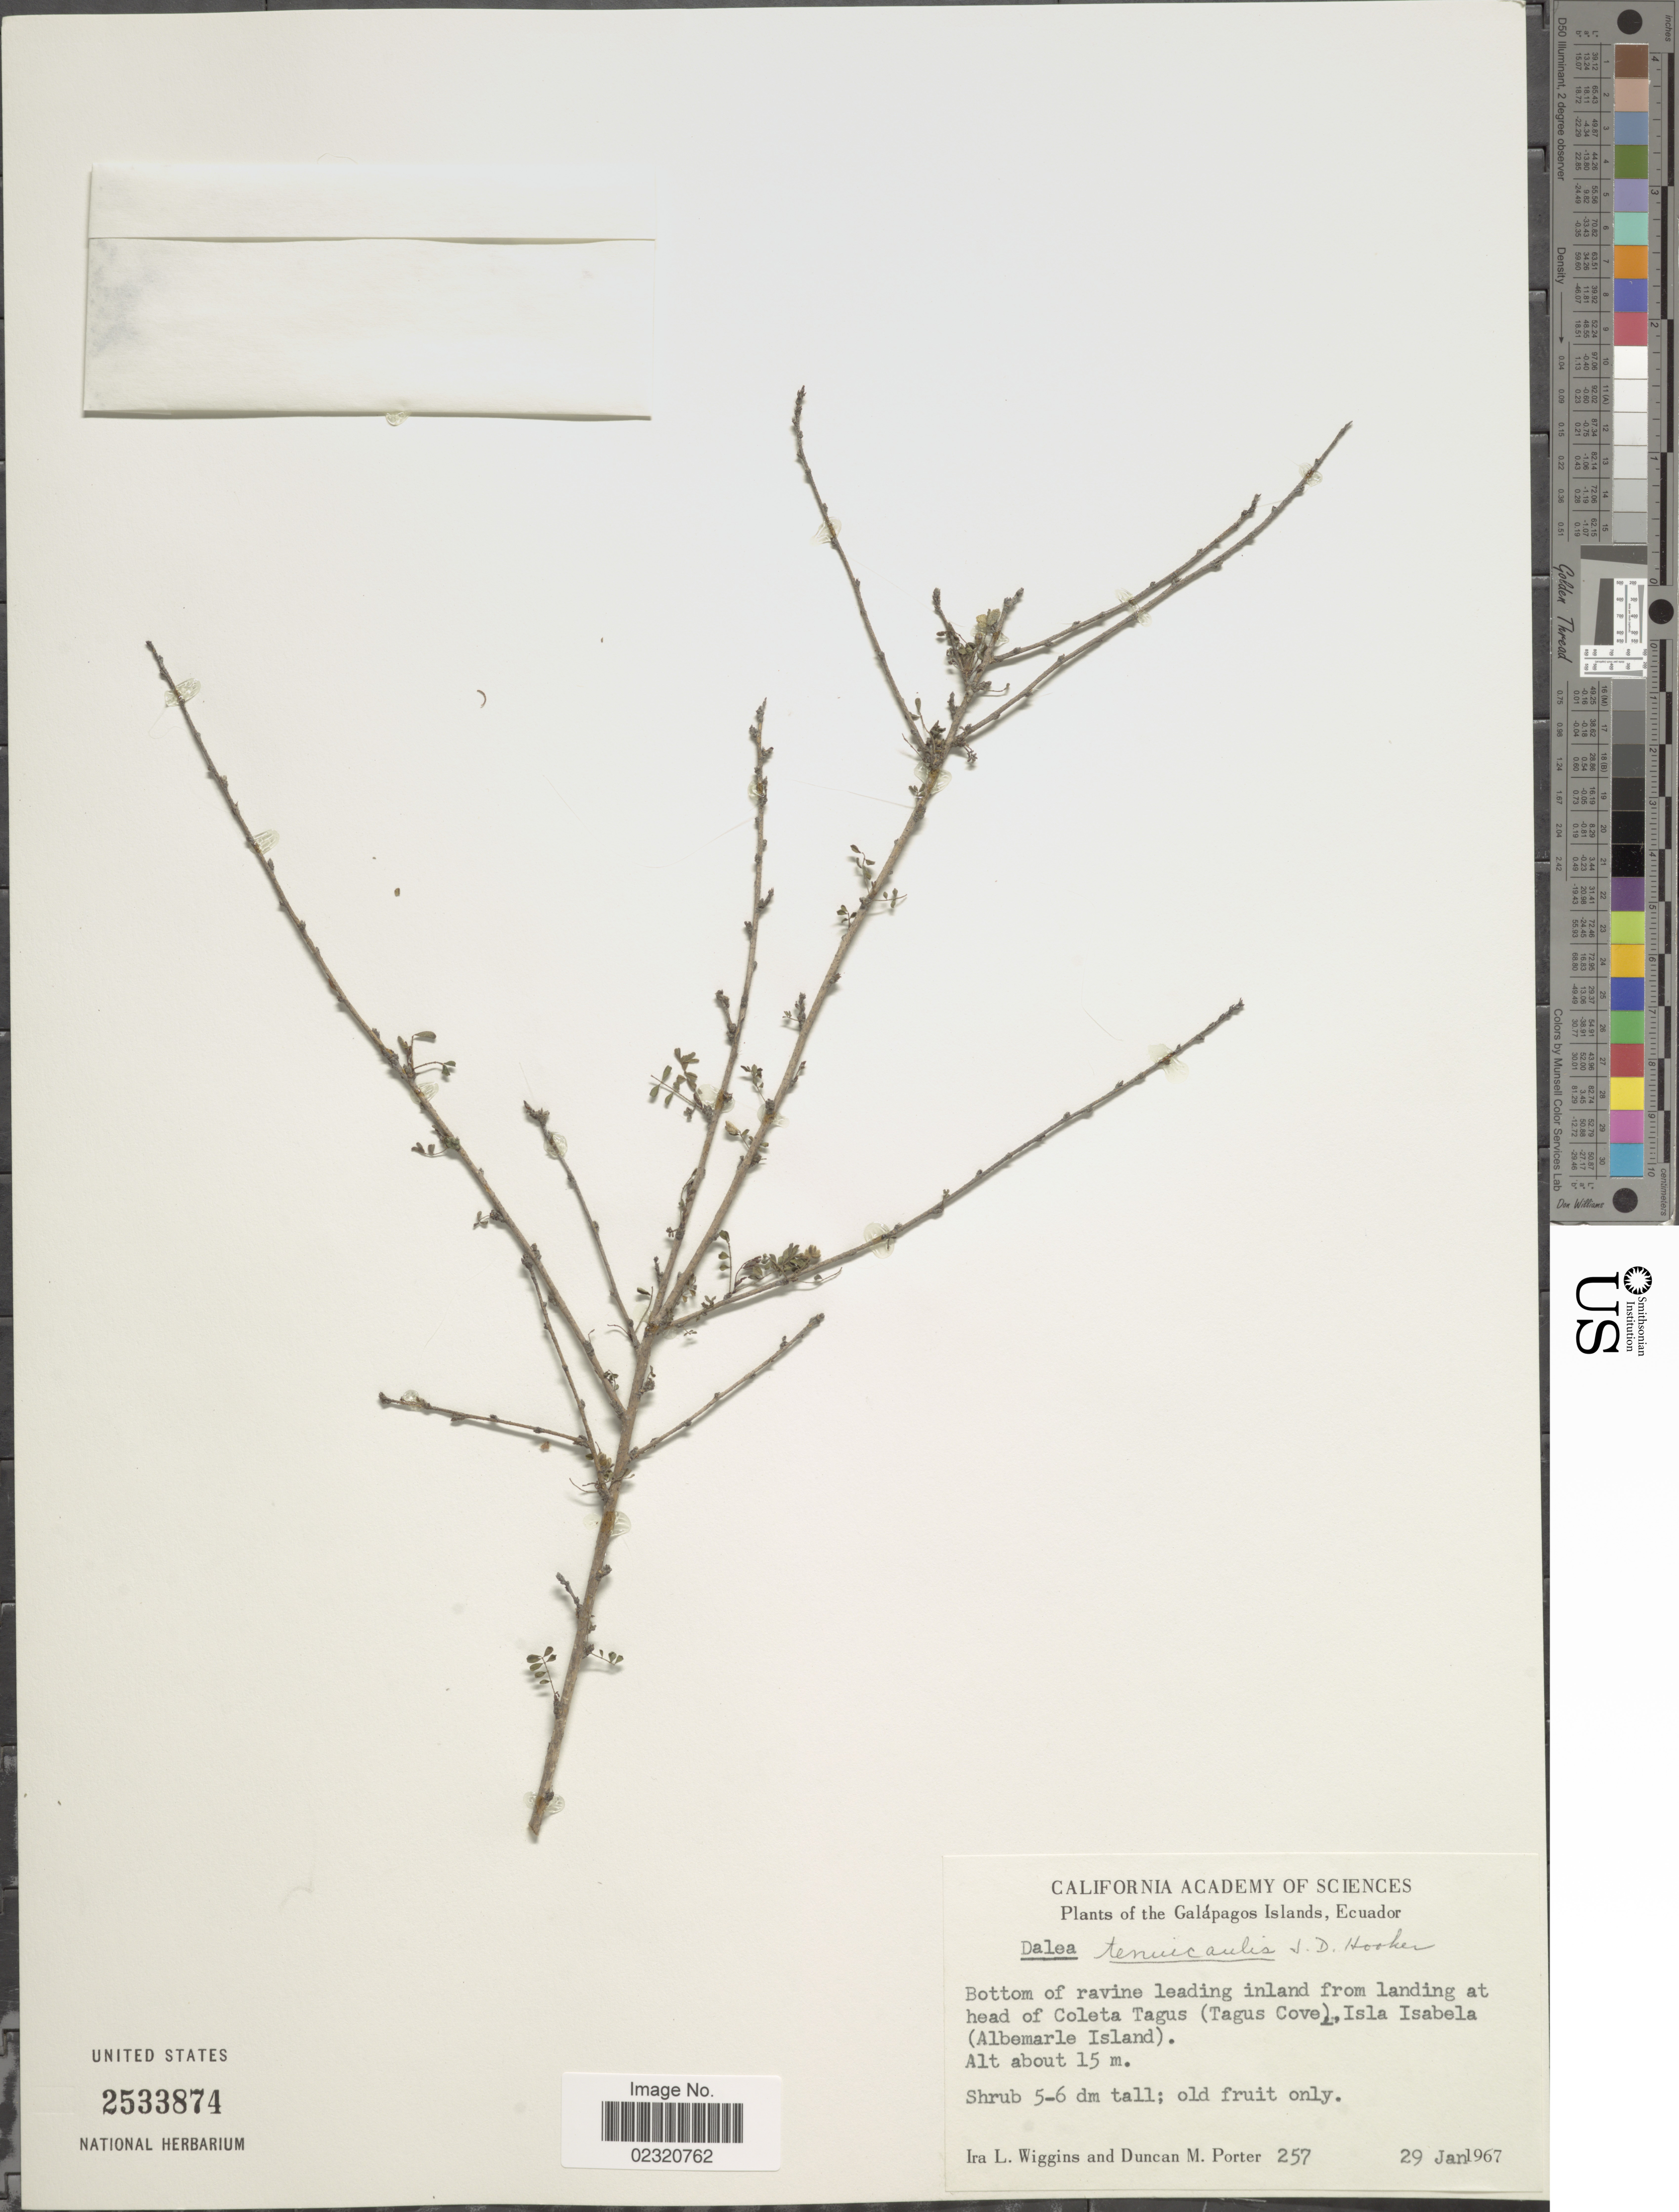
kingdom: Plantae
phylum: Tracheophyta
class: Magnoliopsida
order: Fabales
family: Fabaceae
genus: Dalea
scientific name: Dalea tenuicaulis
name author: Hook. f.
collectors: I. L. Wiggins & D. M. Porter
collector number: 257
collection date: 1967-01-29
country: Ecuador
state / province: Colón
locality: Galapagos Islands, Bottom of ravine leading inland from landing at head of Coleta Tagus (Tagus Cove), Isla Isabela (Albemarle Island)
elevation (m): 15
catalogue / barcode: US 2533874